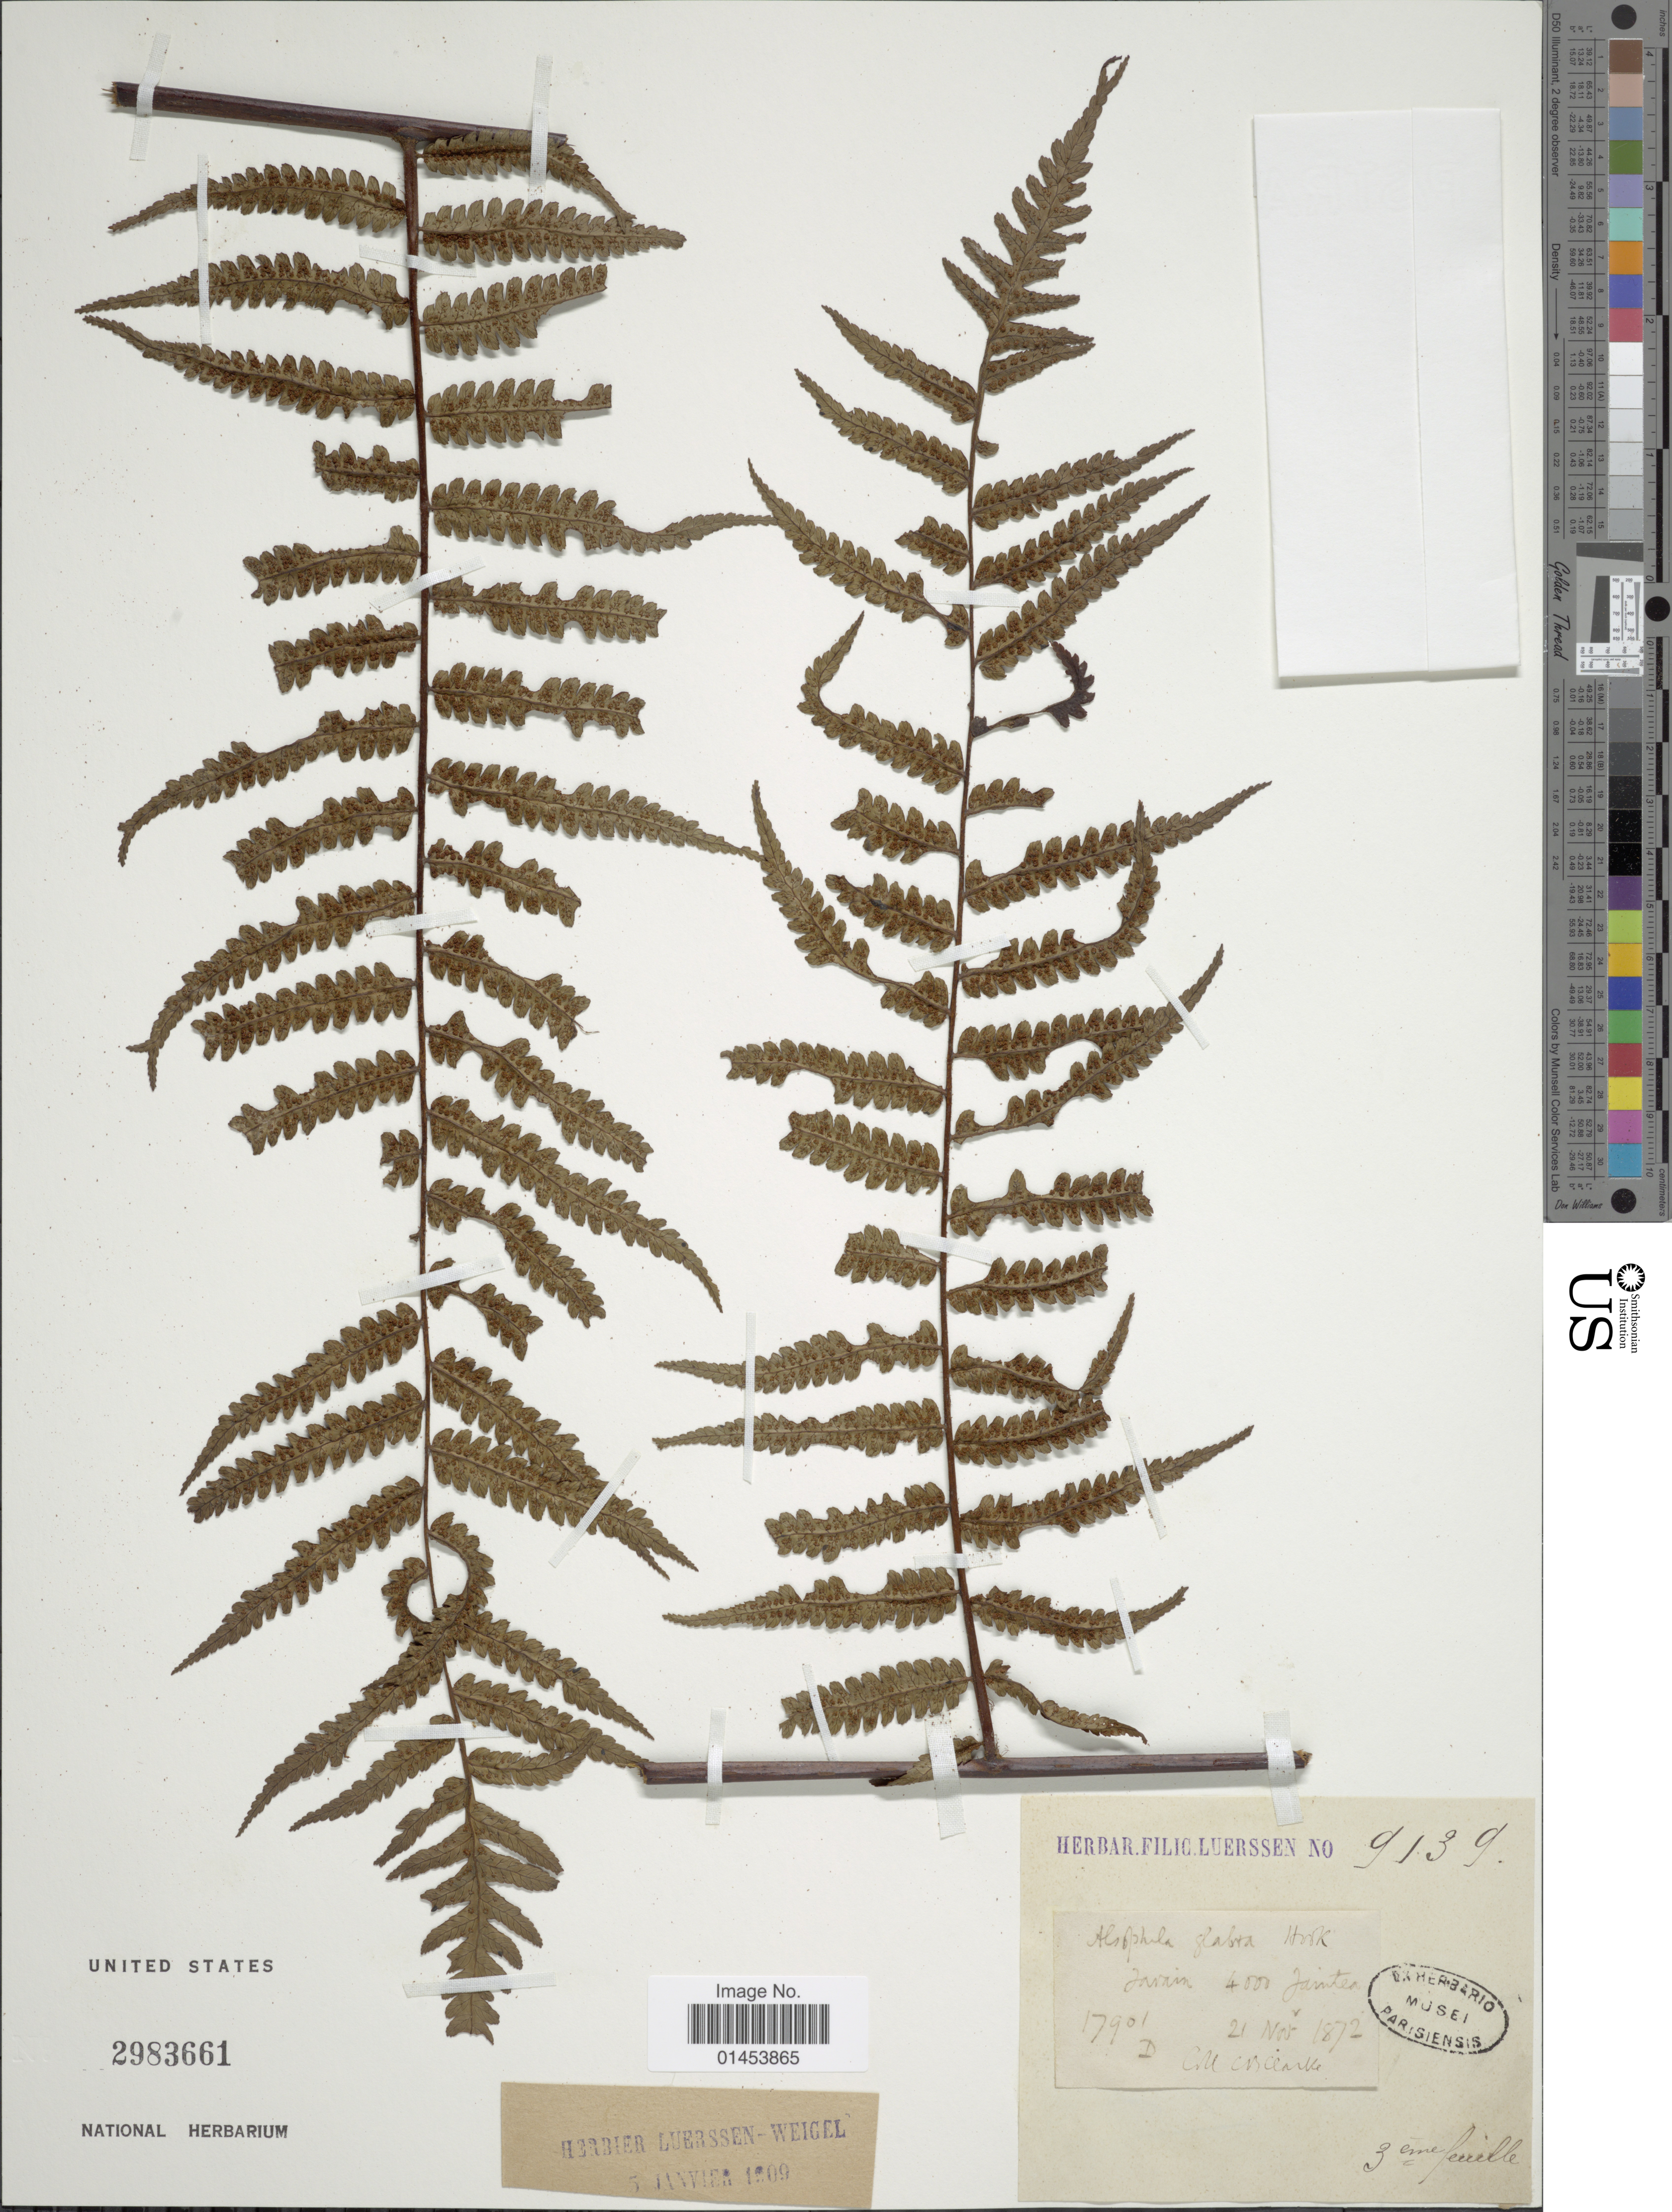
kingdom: Plantae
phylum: Tracheophyta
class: Polypodiopsida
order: Cyatheales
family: Cyatheaceae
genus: Cyathea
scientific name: Cyathea glabra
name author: (Blume) Copel.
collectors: C. B. Clarke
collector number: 17901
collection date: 1872-11-21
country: India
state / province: Meghalaya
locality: Jarain 4000 Jaintea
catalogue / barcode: US 2983661